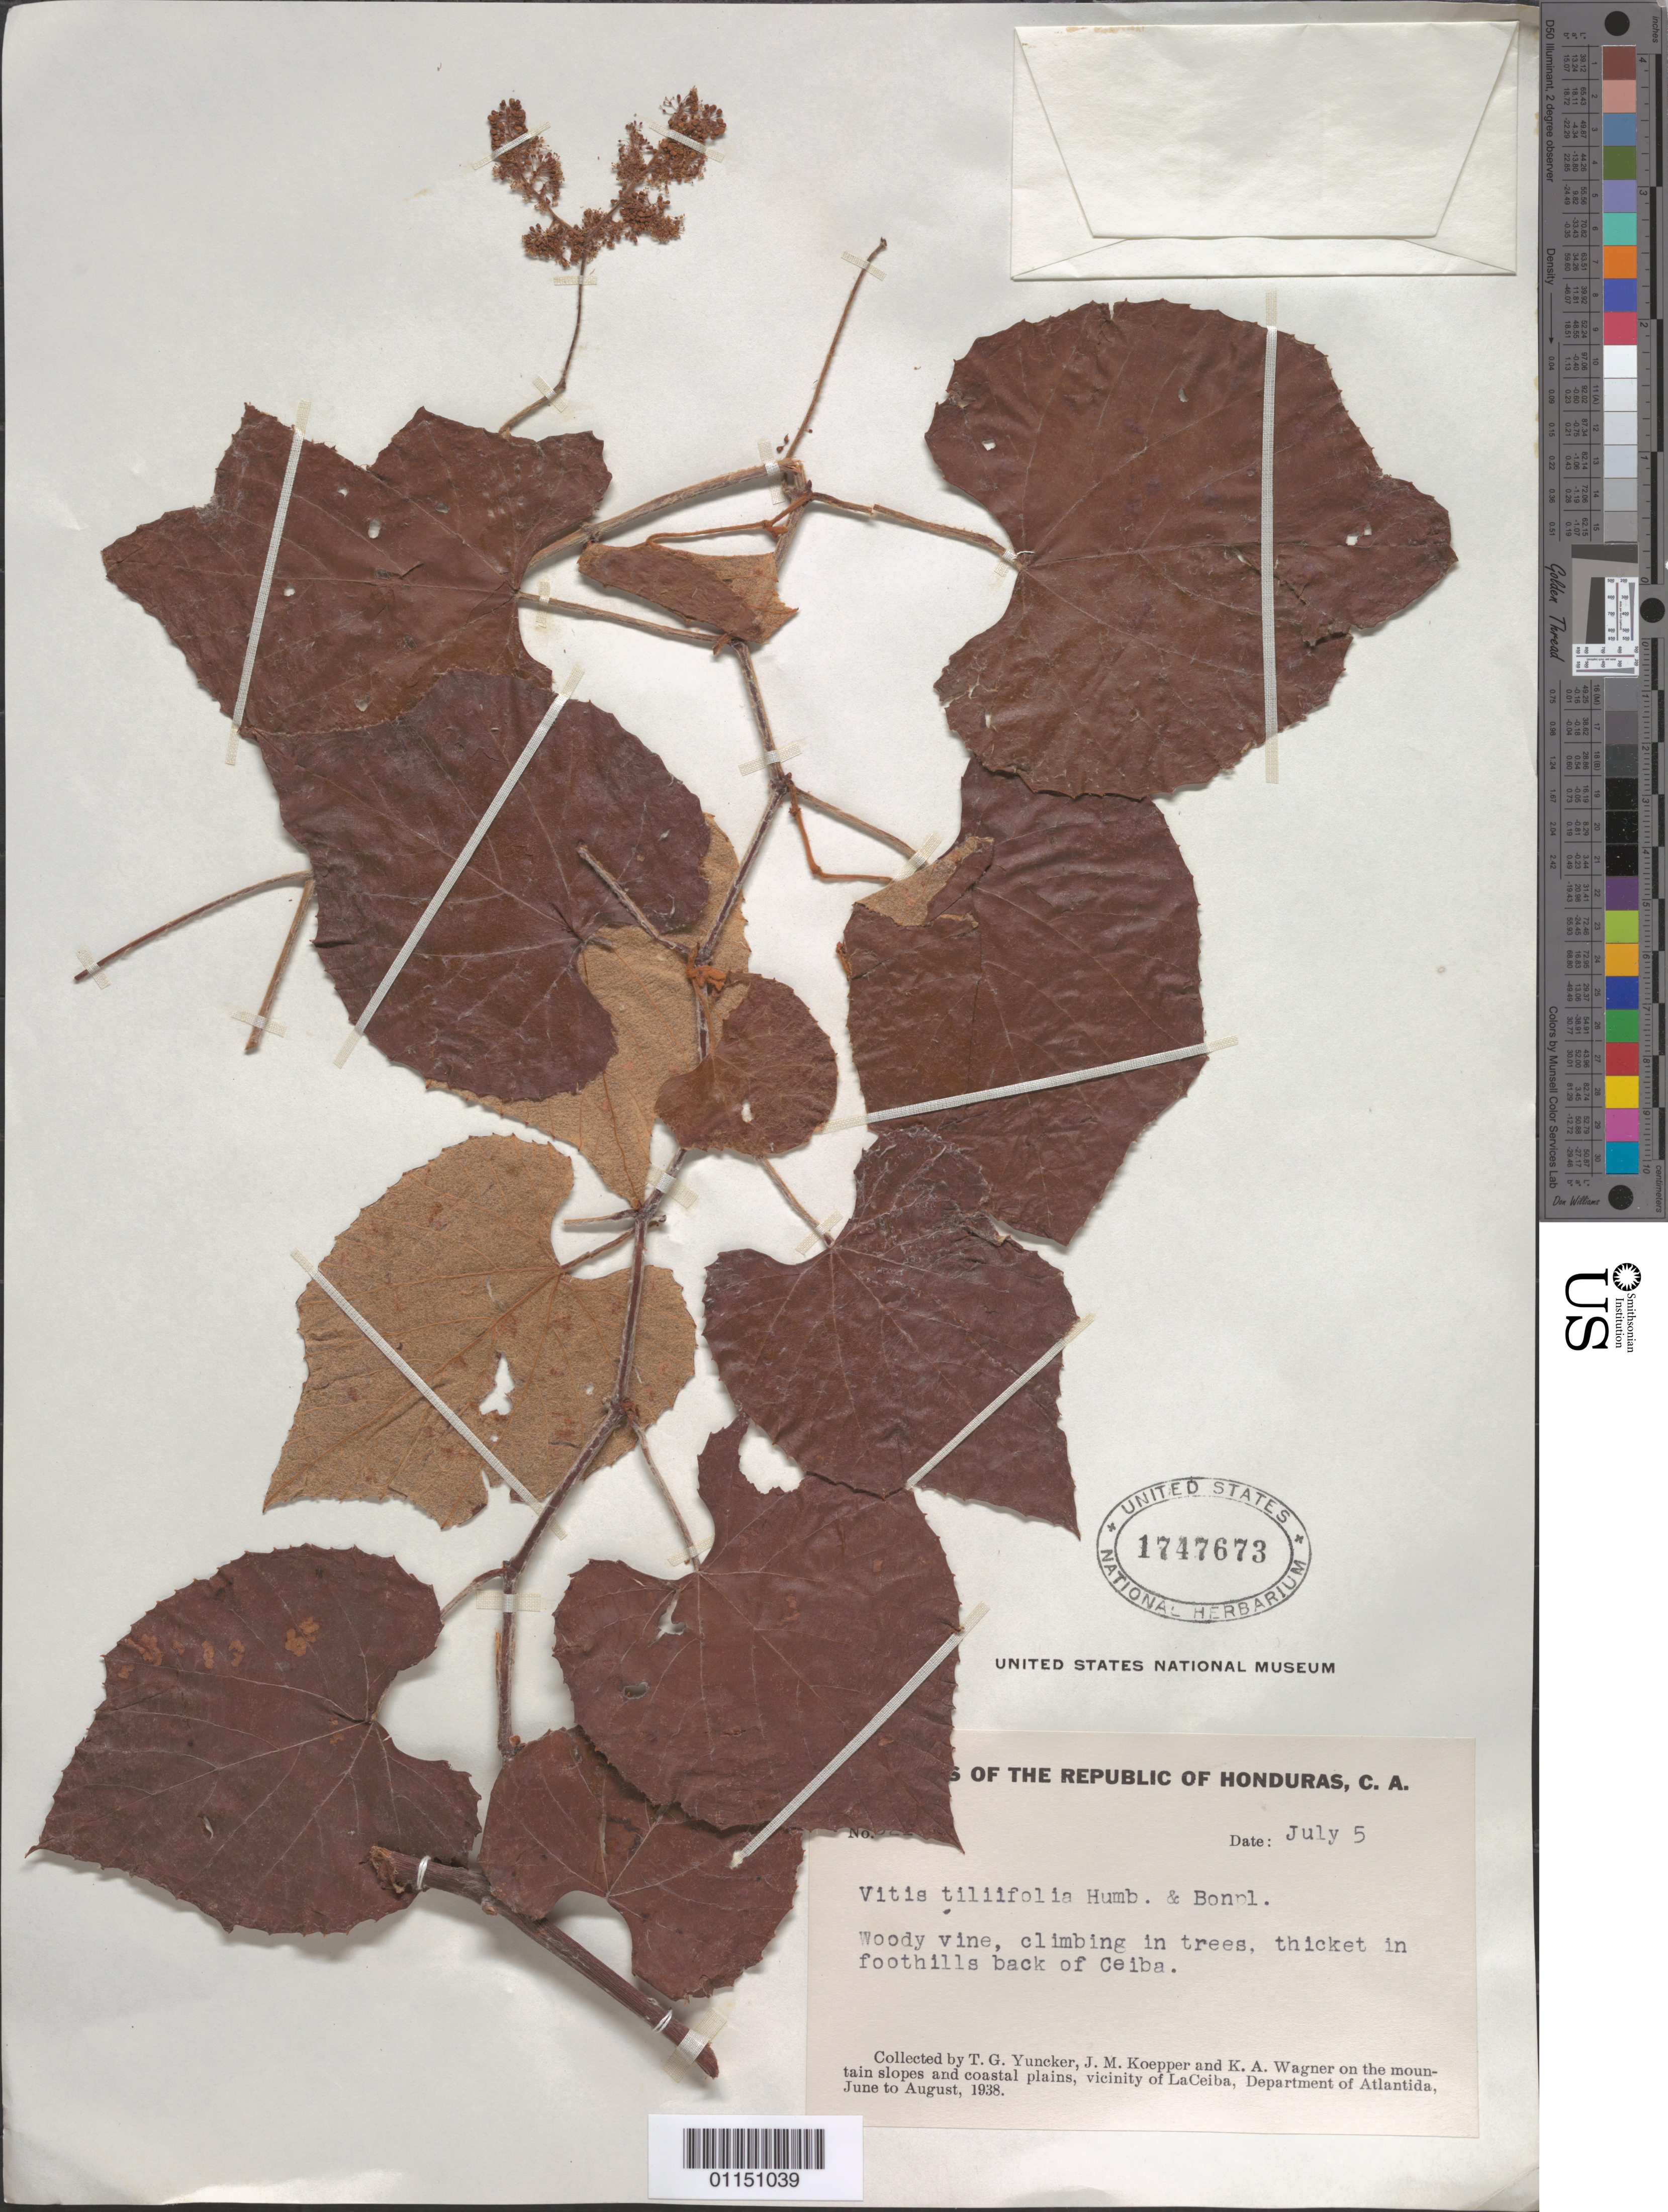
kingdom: Plantae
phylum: Tracheophyta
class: Magnoliopsida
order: Vitales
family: Vitaceae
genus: Vitis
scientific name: Vitis tiliaefolia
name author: Willd.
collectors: T. G. Yuncker, J. M. Koepper & K. A. Wagner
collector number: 8216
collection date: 1938-07-05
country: Honduras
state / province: Atlántida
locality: Vicinity of La Ceiba.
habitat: Woody vine, climbing in trees, thicket in foothills.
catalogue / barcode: US 1747673